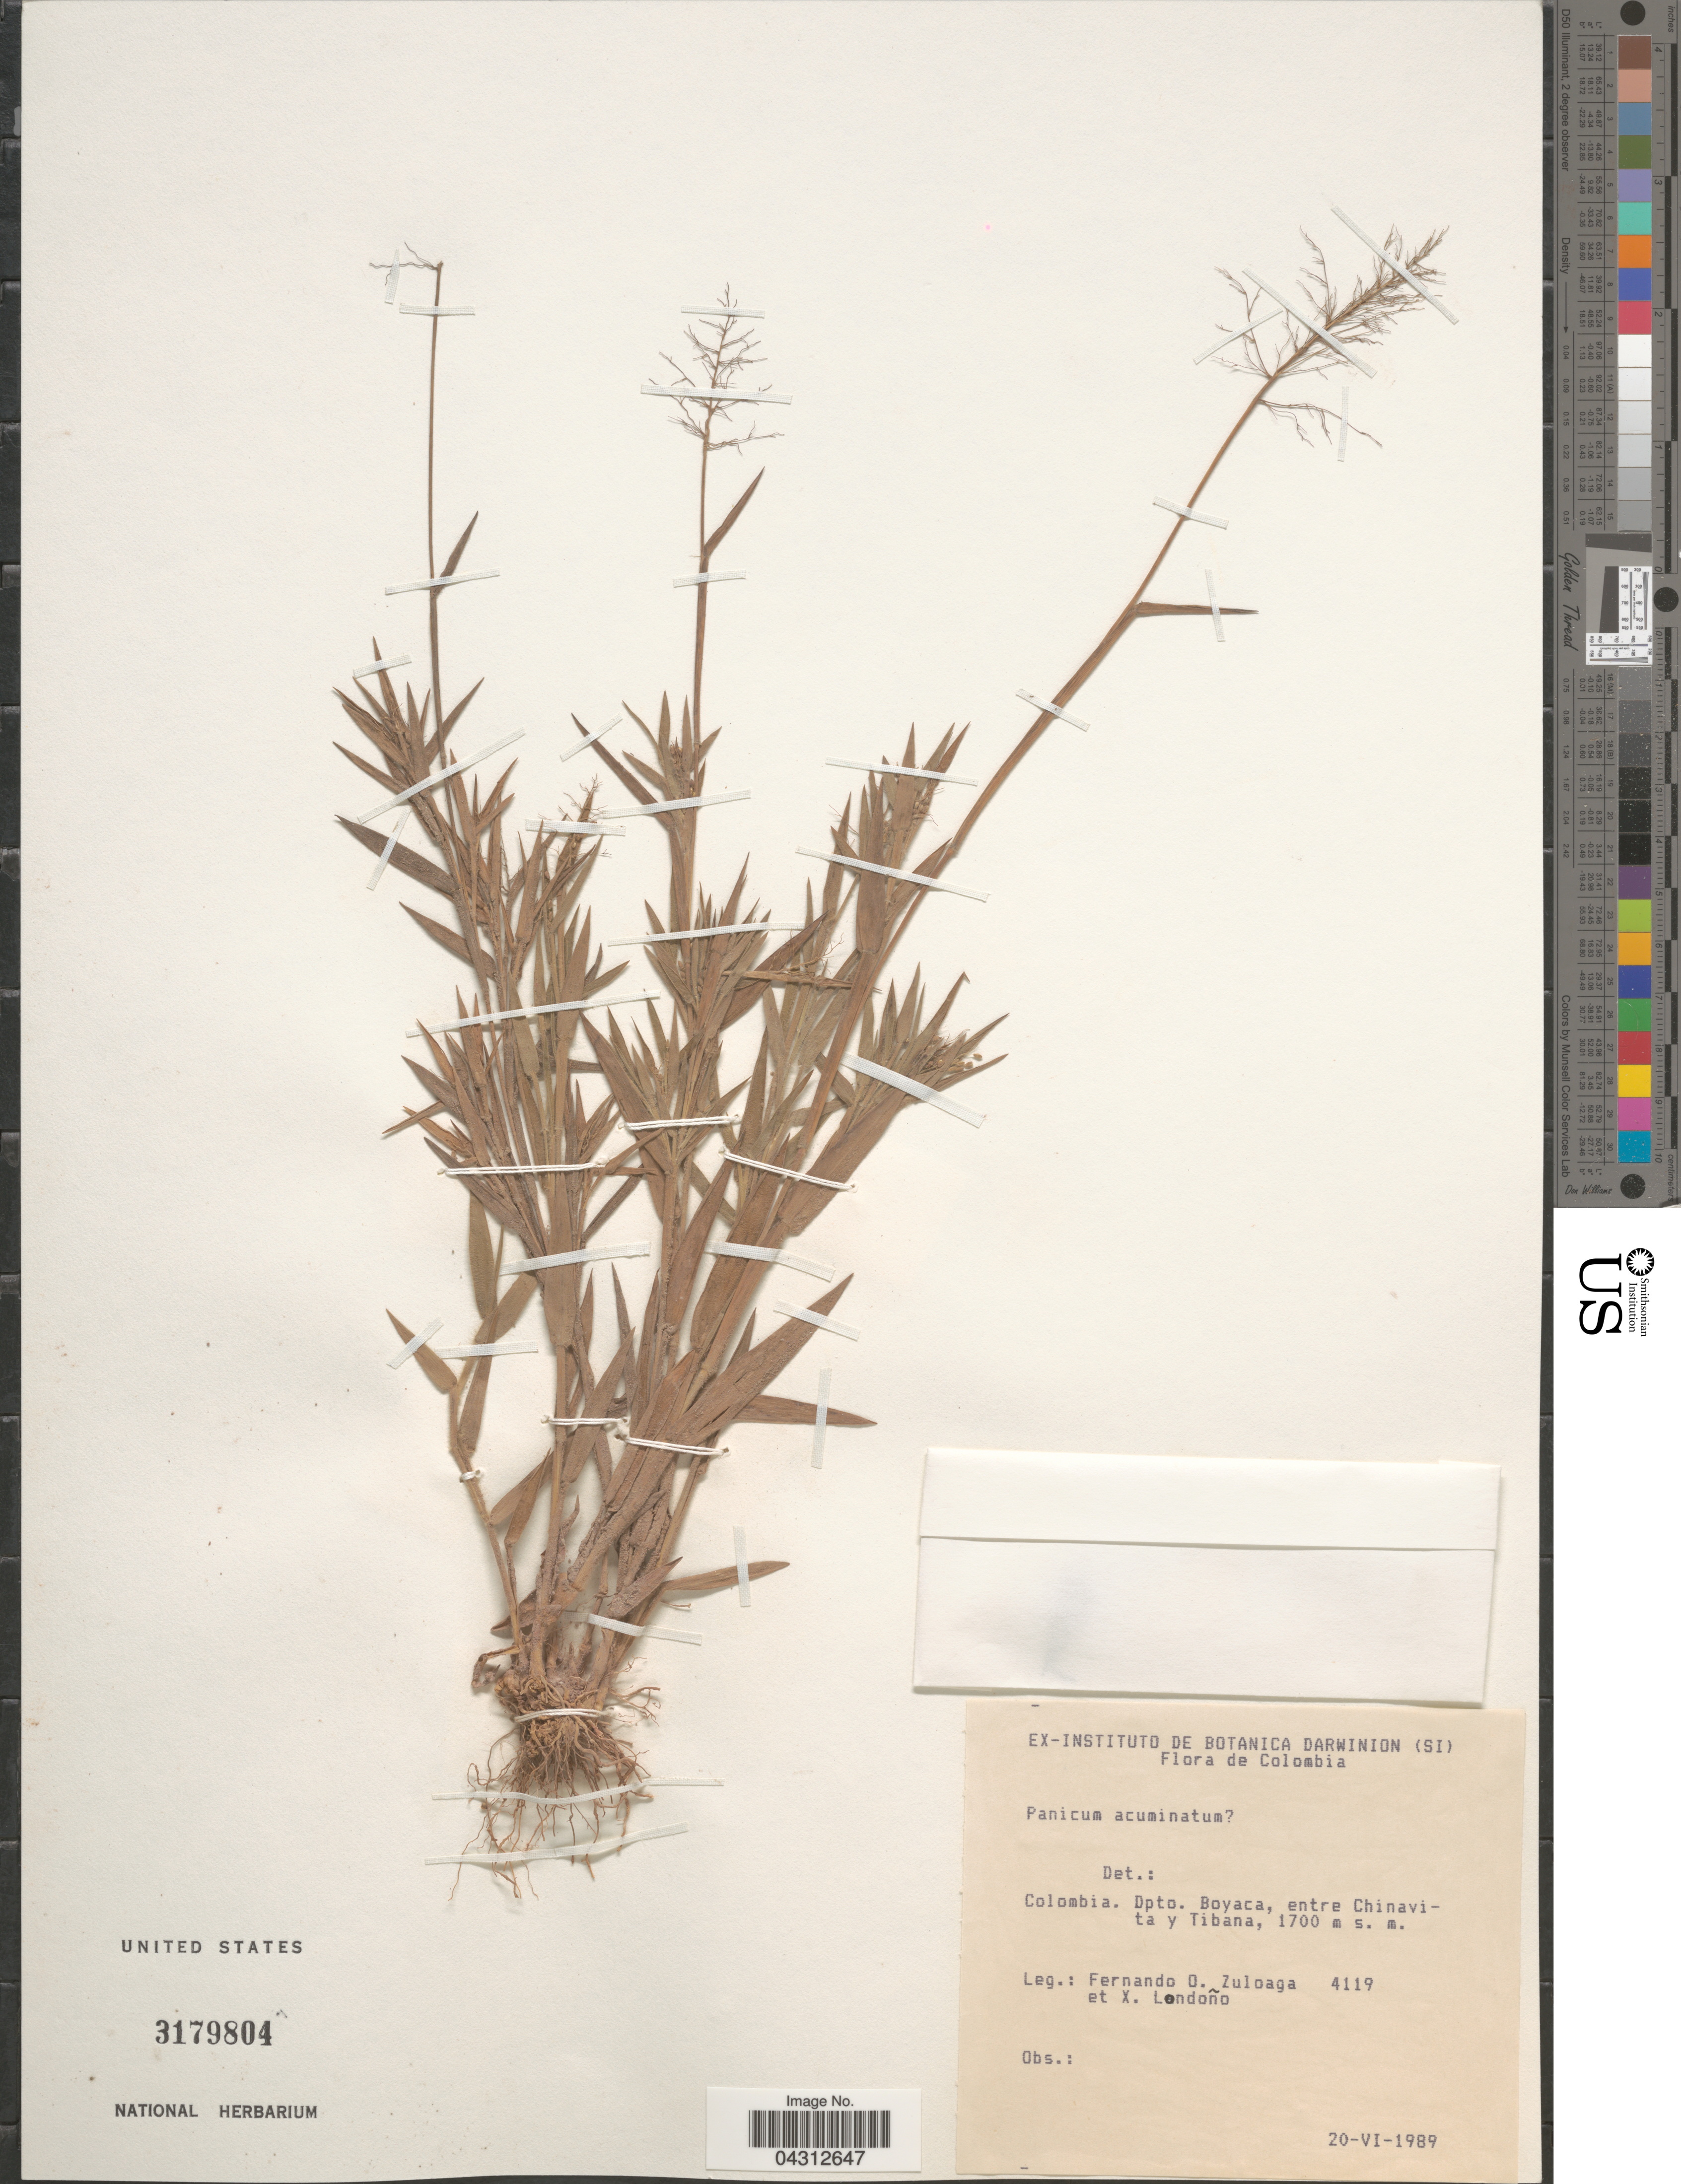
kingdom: Plantae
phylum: Tracheophyta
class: Liliopsida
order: Poales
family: Poaceae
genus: Panicum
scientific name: Panicum acuminatum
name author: Sw.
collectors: F. O. Zuloaga & X. Londoño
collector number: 4119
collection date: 1989-06-20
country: Colombia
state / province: Boyacá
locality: Dpto. Boyaca, entre Chinavita y Tibana.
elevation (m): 1700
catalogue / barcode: US 3179804